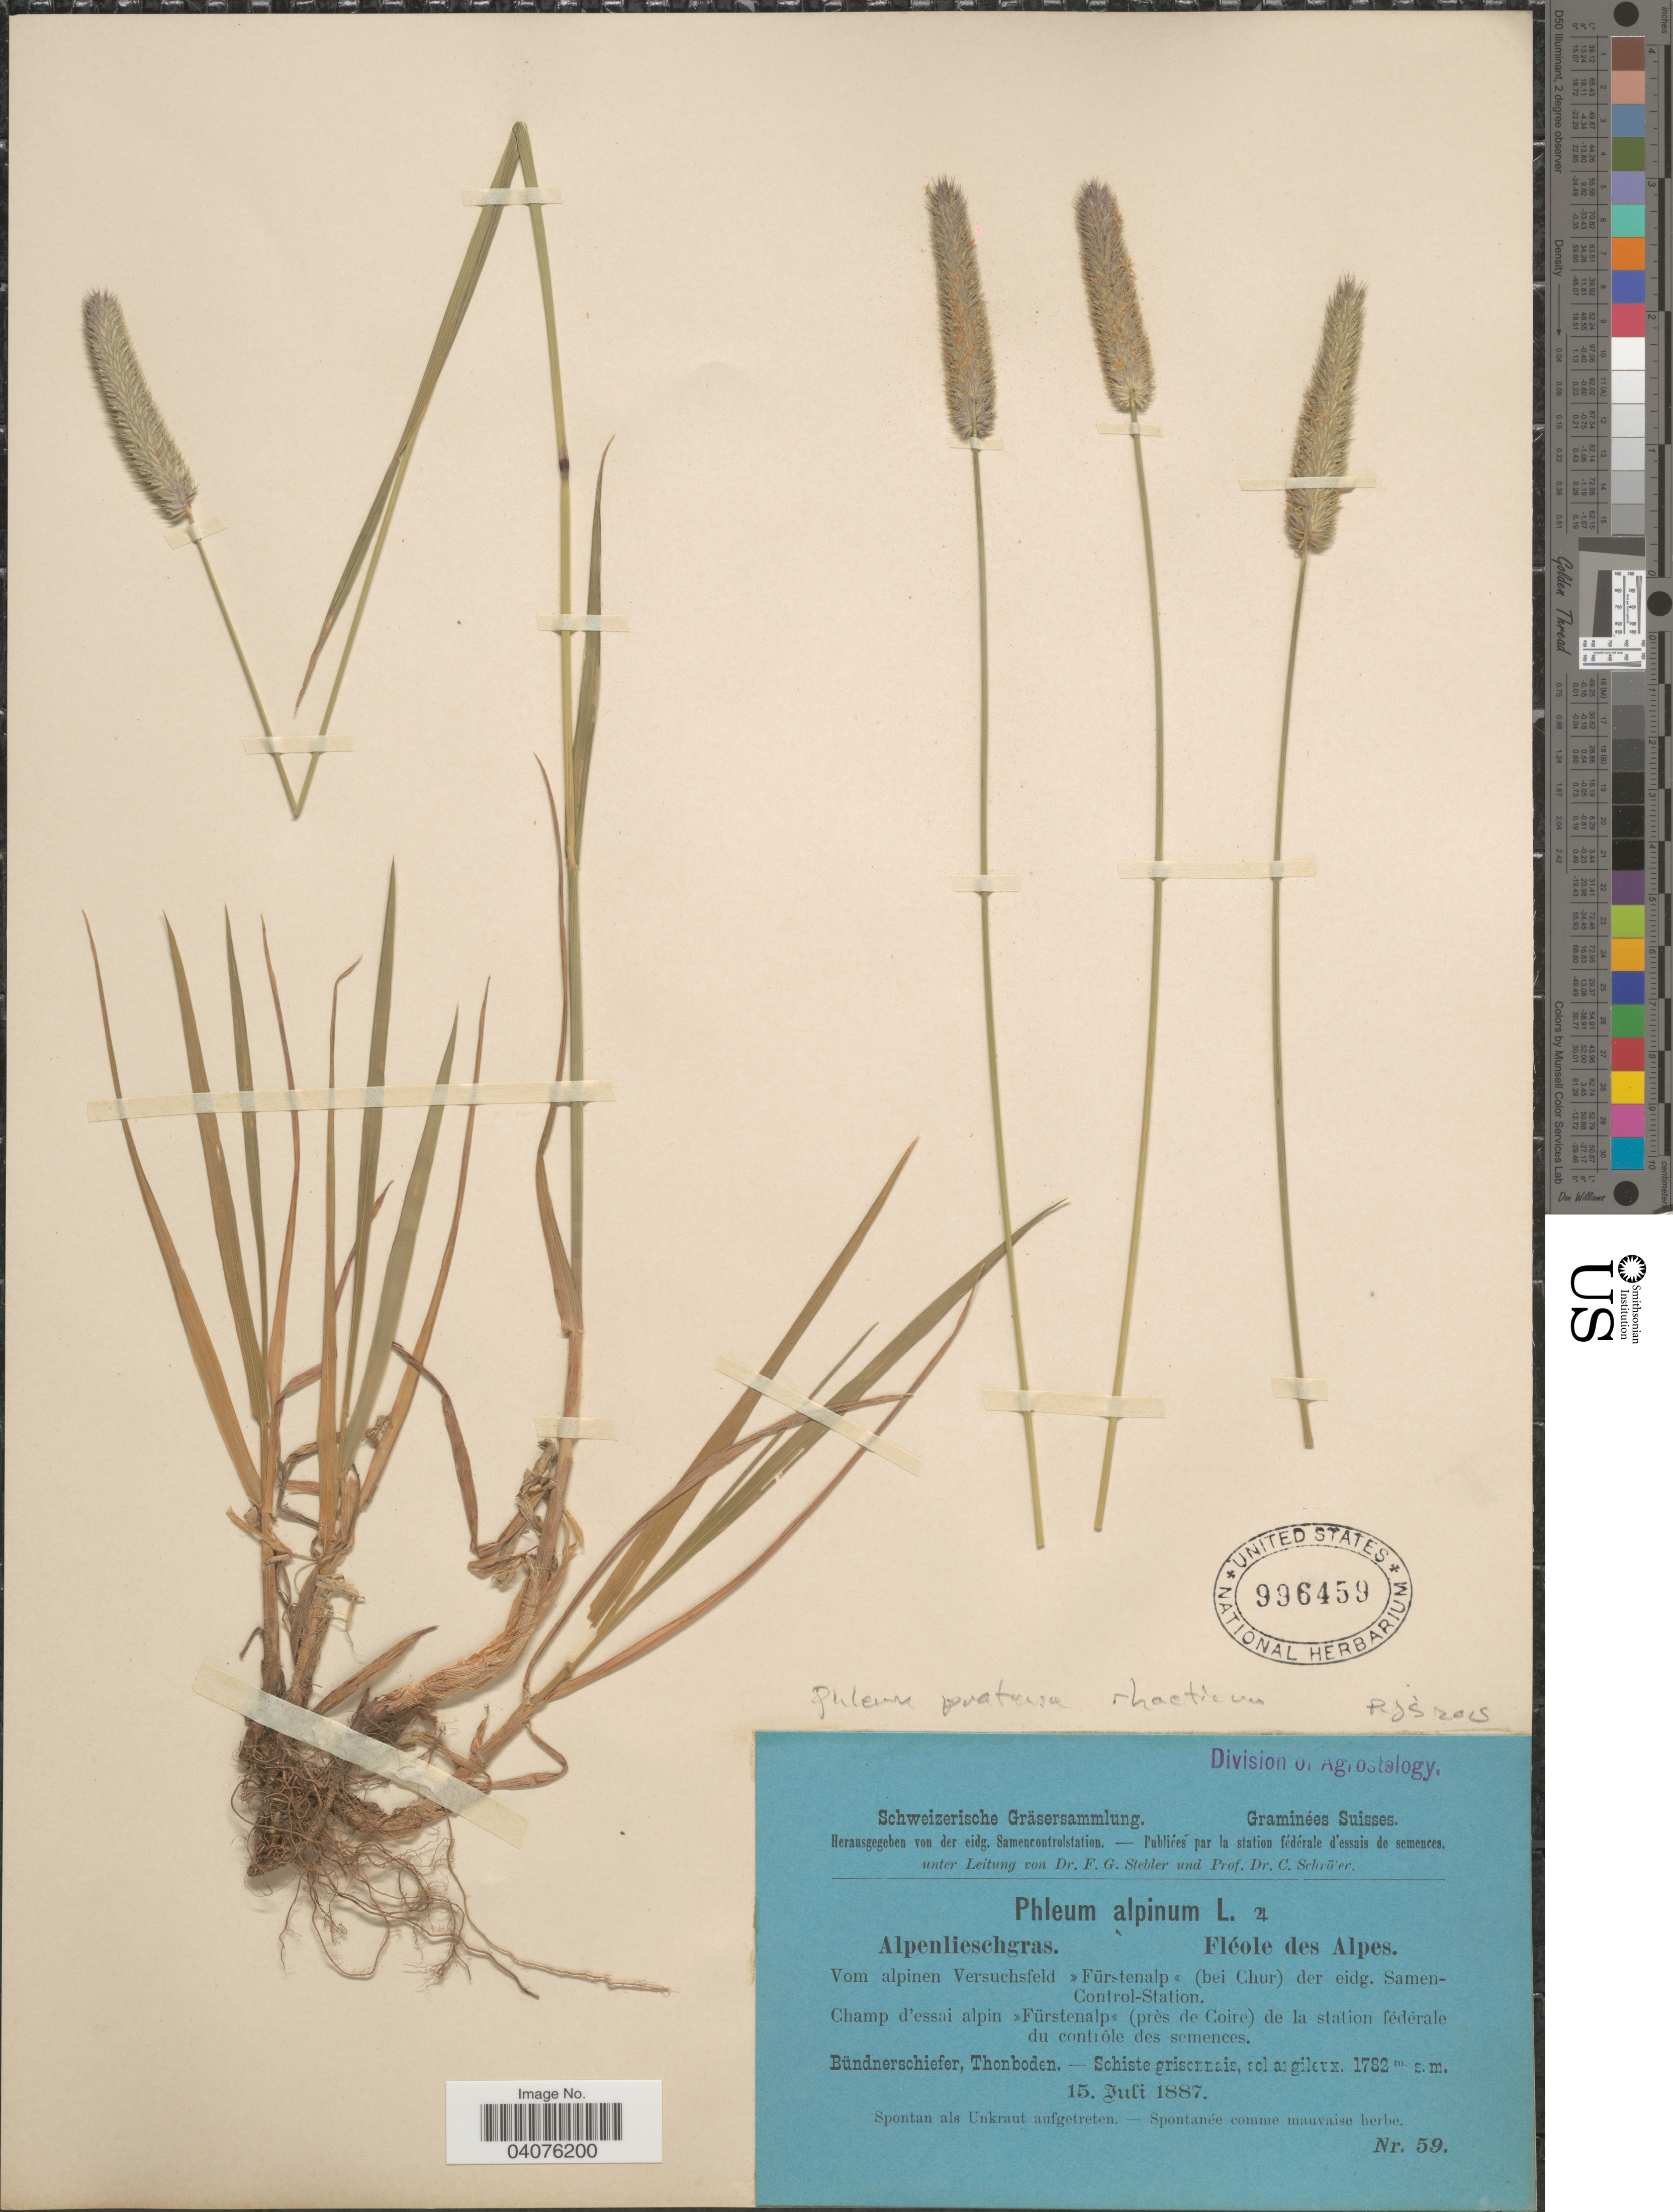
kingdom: Plantae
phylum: Tracheophyta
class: Liliopsida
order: Poales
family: Poaceae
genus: Phleum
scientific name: Phleum alpinum subsp. rhaeticum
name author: Humphries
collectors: Stebler, F.G. & Schröter, C.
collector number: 59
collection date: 1887-07-15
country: Switzerland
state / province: Zurich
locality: Suisses. Vom alpinen Versuchsfeld >>Fürstenalp<< (bei Chur) der eidg. Samen-Control-Station. Champ d'essai alpin >>Fürstenalp<< (près de Coire) de la station fédérale du contrôle des semences. Bündnerschiefer, Thonboden.-Schiste grisonnais, sol argileux.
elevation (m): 1782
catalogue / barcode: US 996459